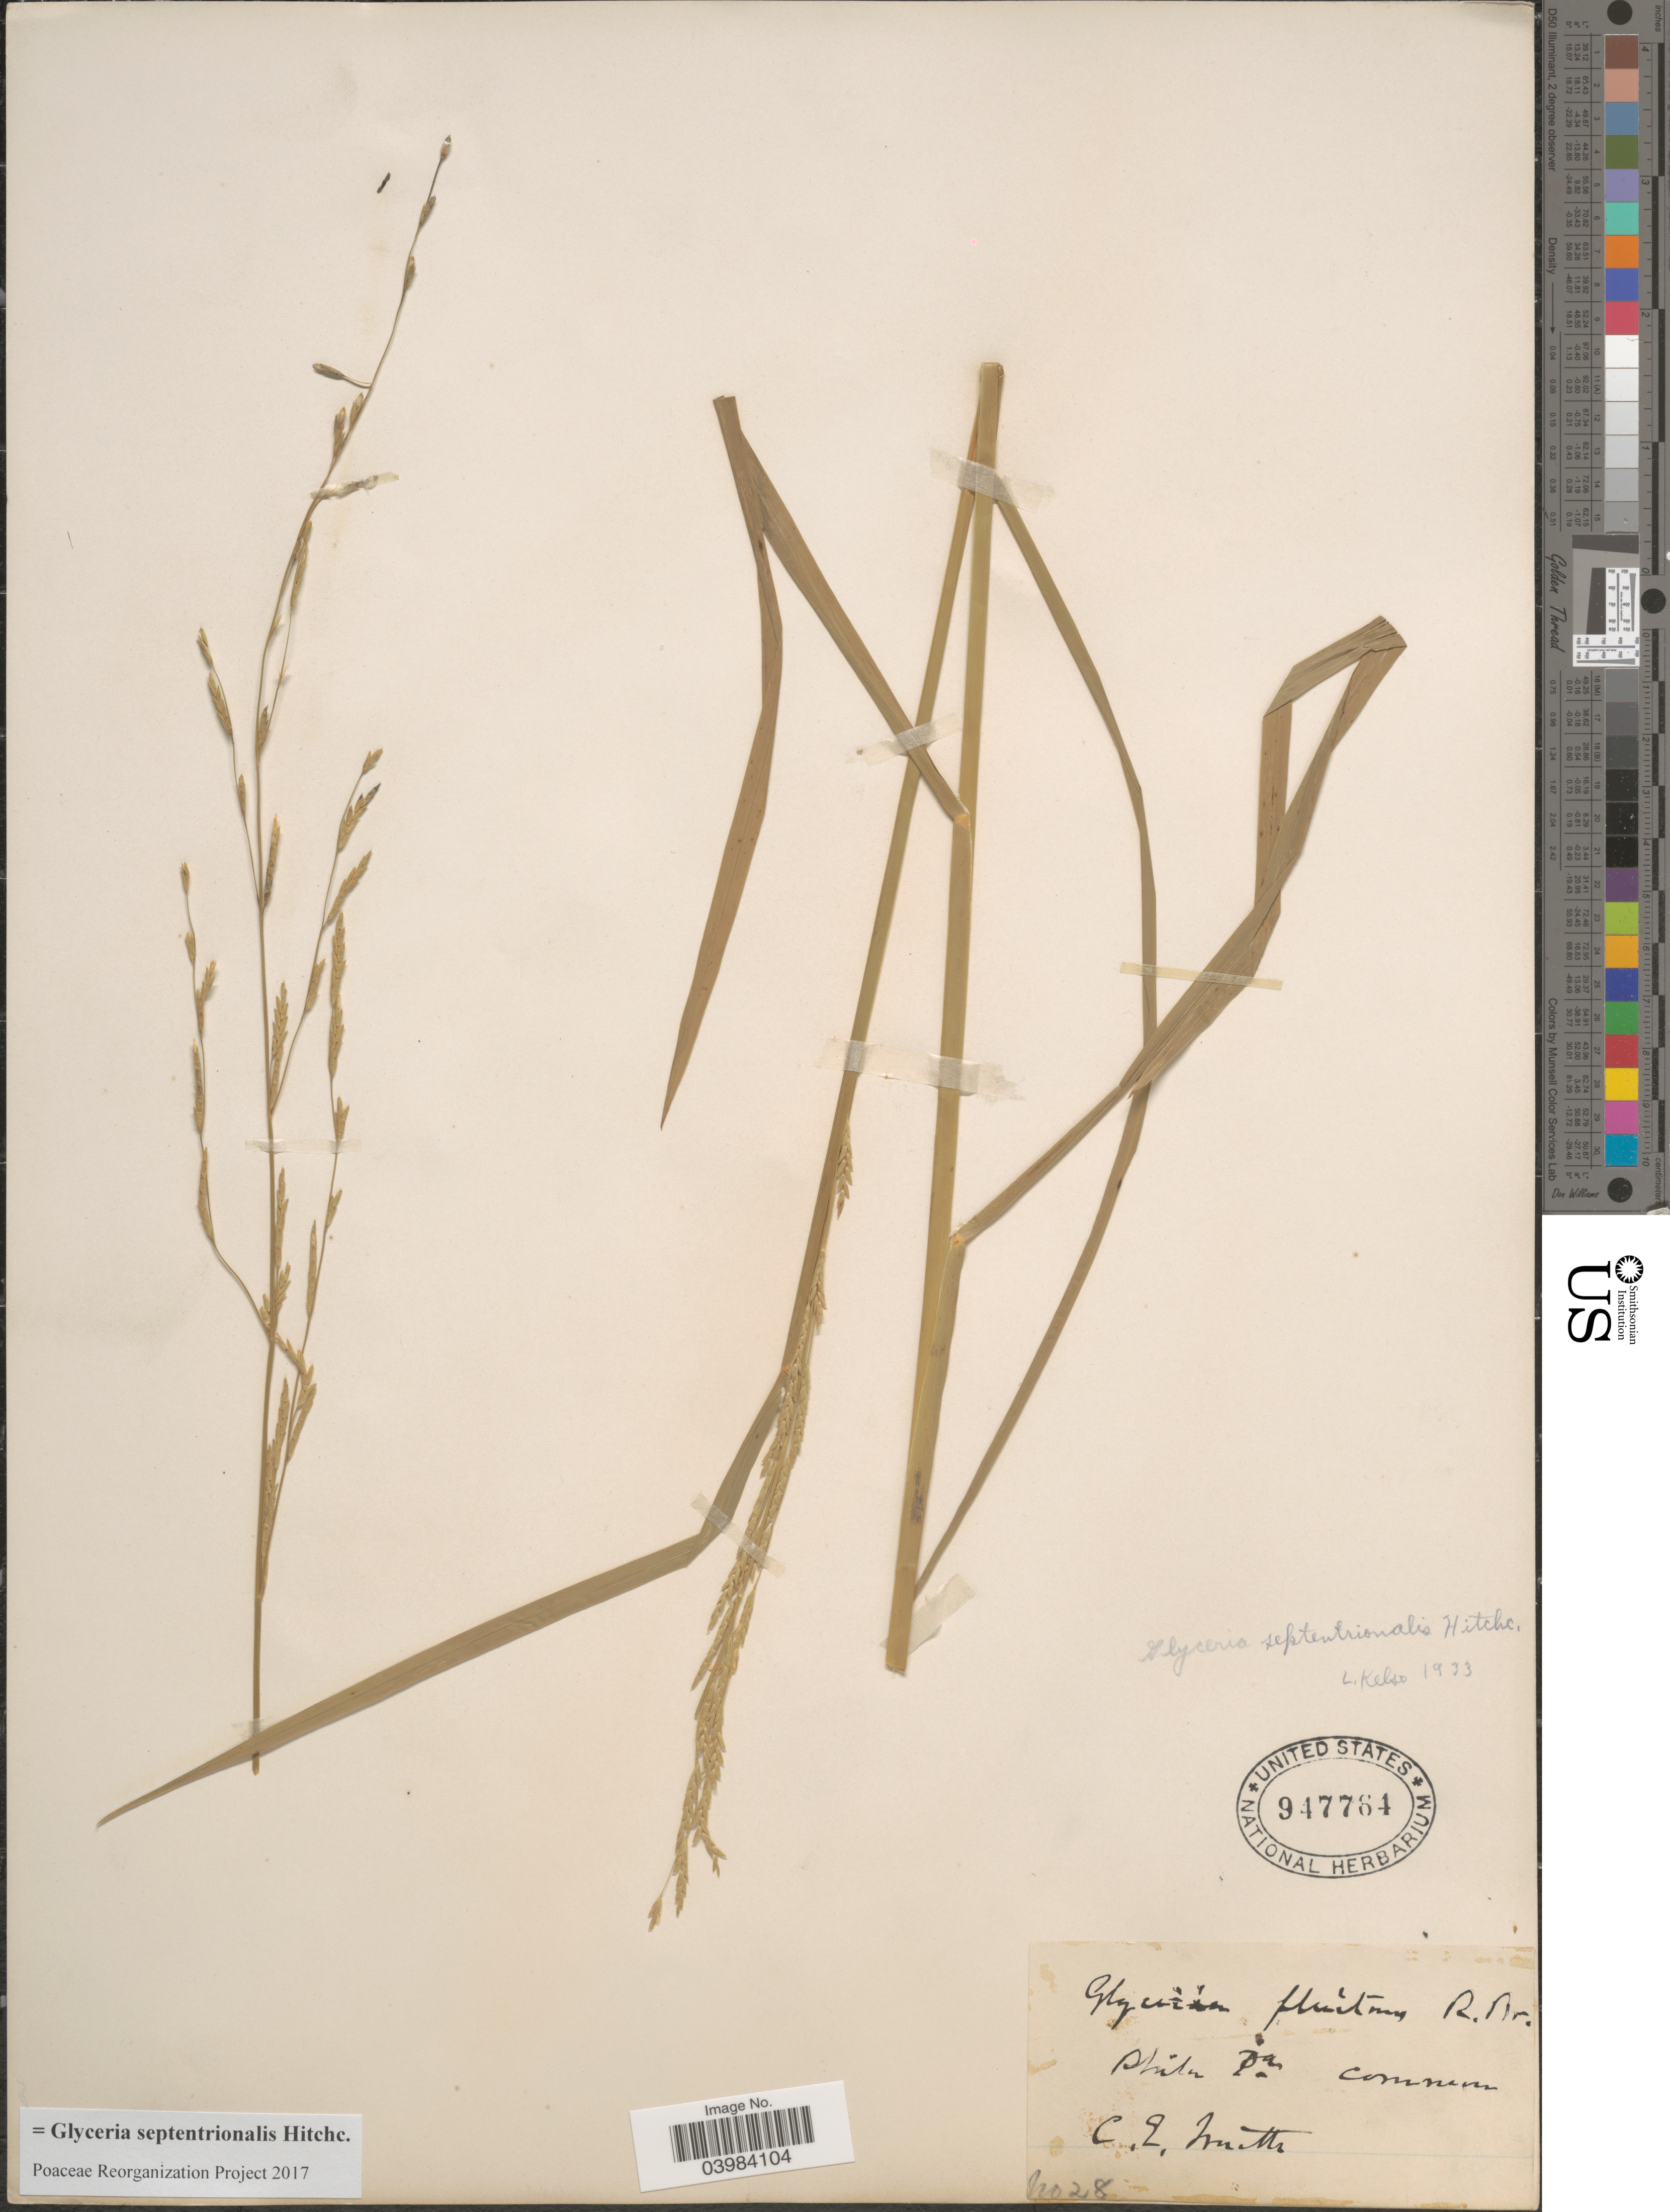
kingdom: Plantae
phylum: Tracheophyta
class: Liliopsida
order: Poales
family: Poaceae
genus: Glyceria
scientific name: Glyceria septentrionalis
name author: Hitchc.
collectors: C. E. Smith Jr.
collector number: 28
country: United States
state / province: Pennsylvania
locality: Phila.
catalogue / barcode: US 947764